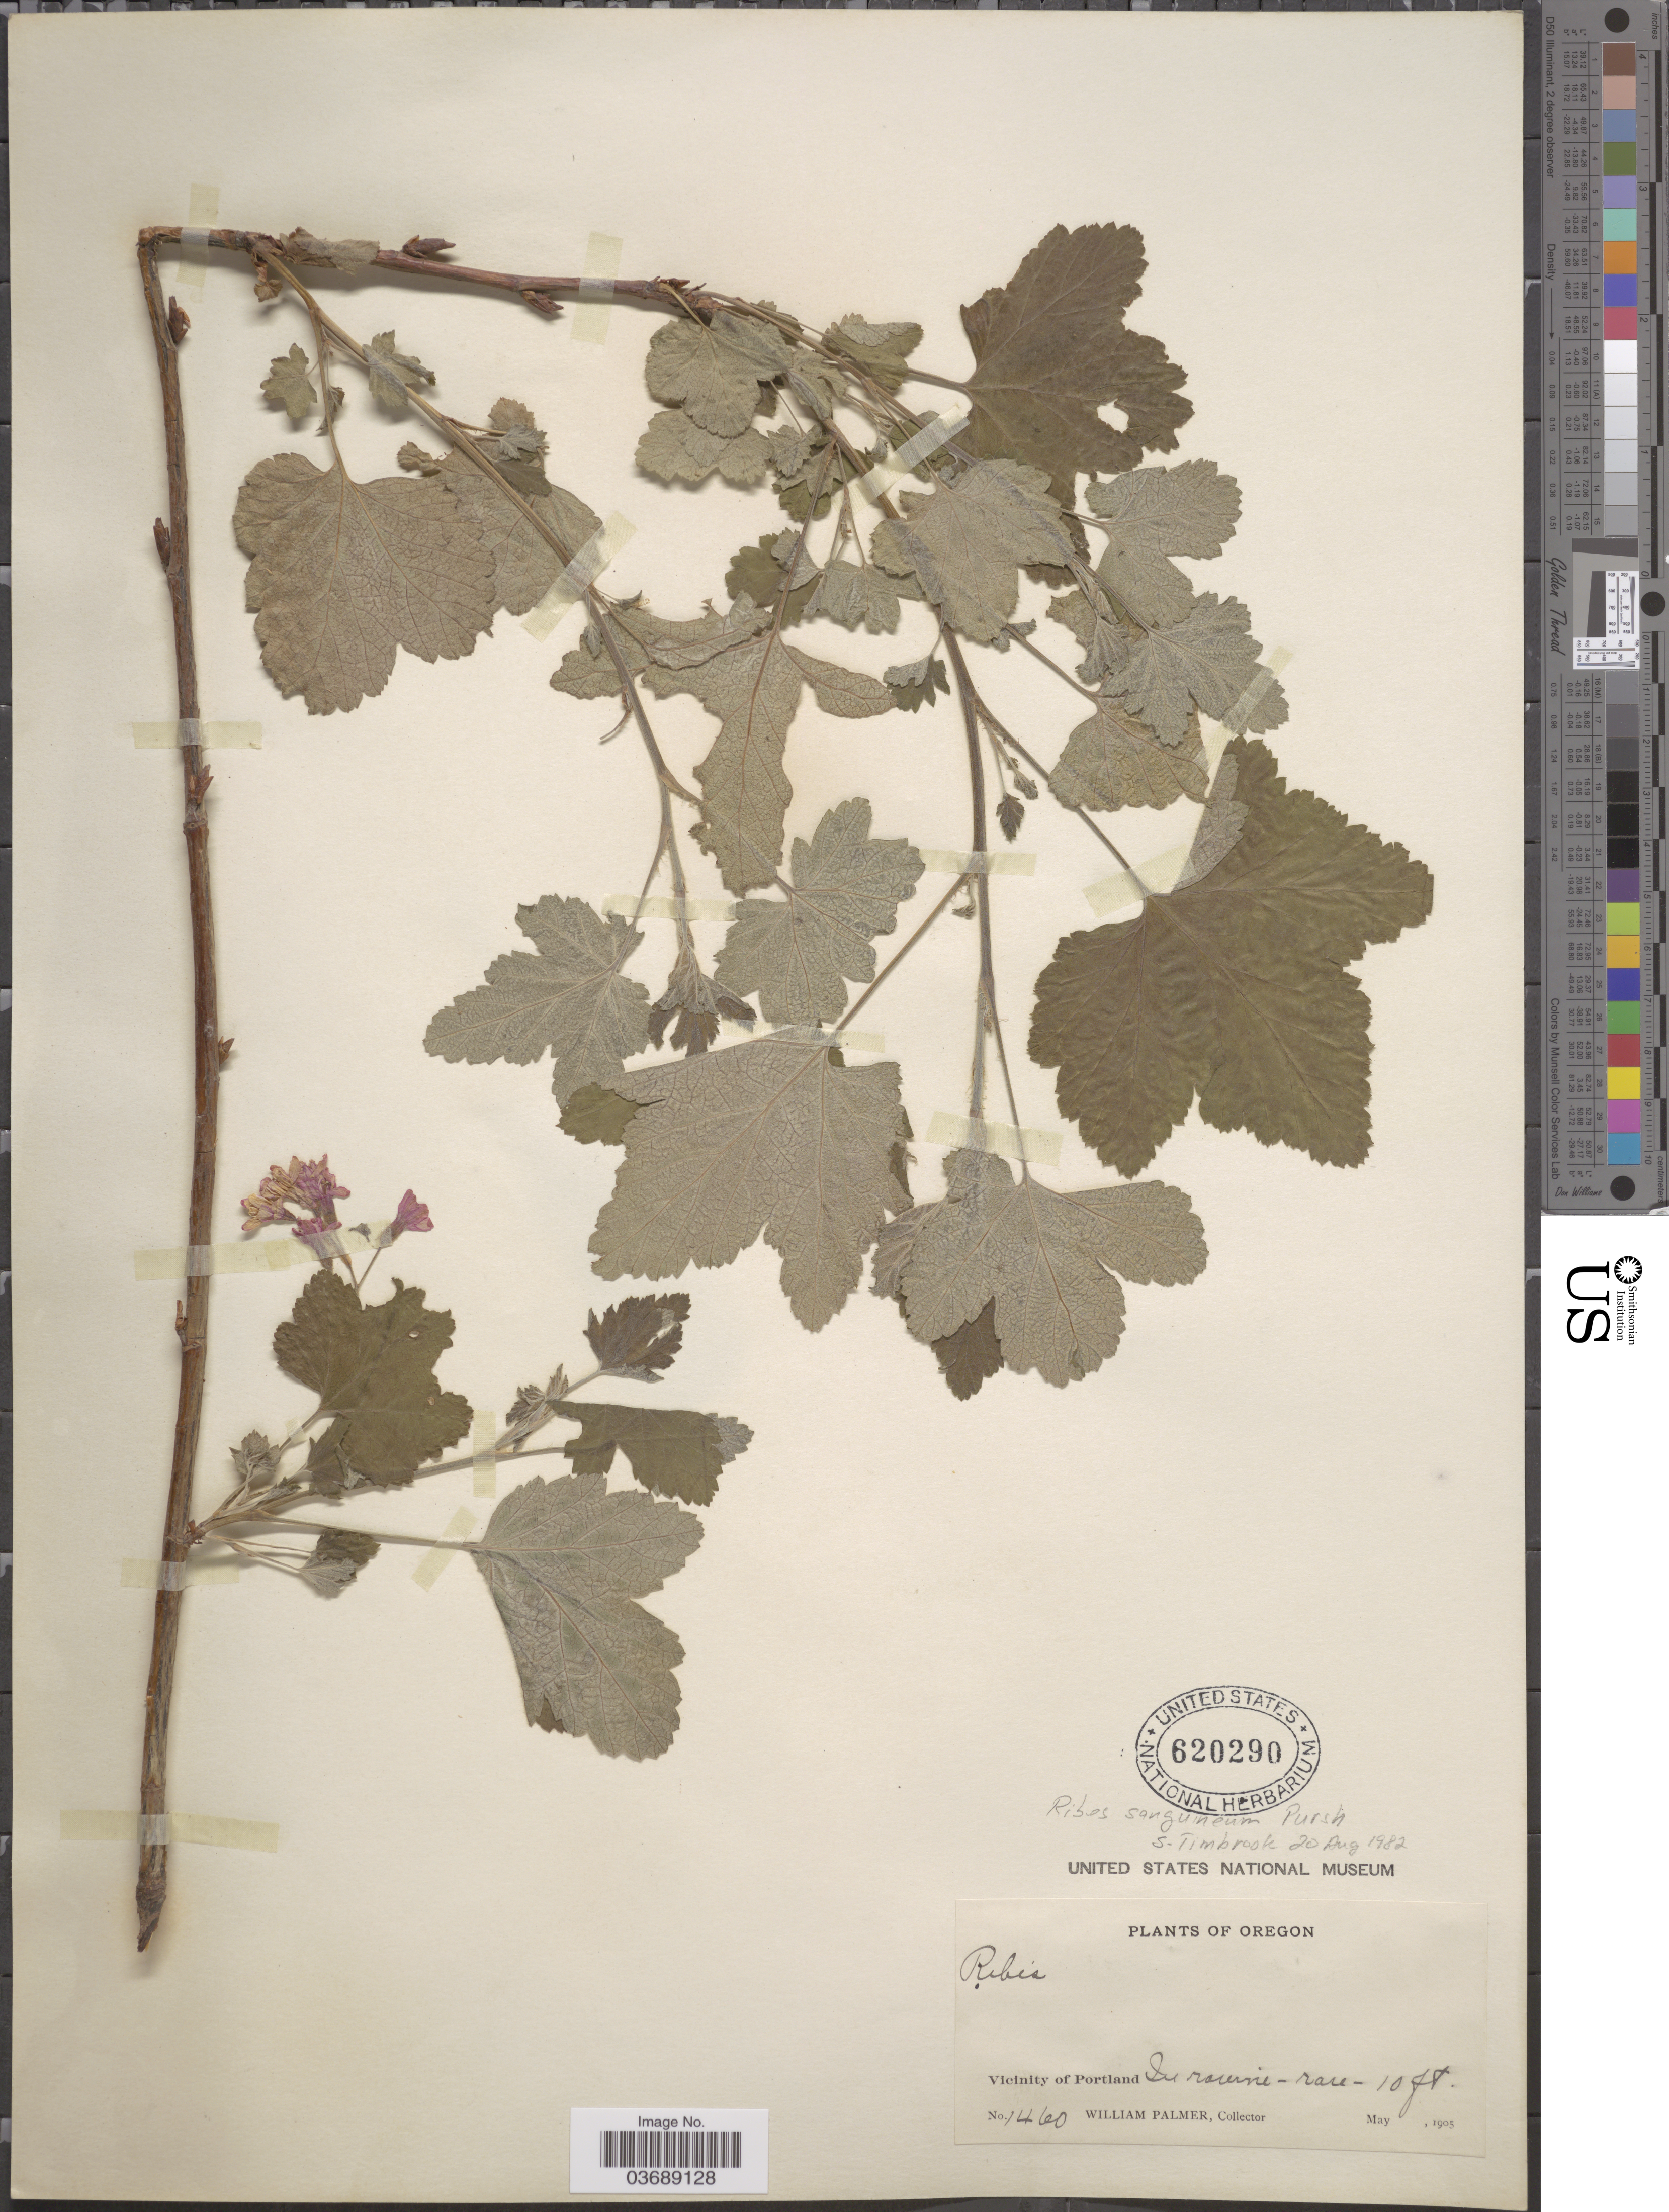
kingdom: Plantae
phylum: Tracheophyta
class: Magnoliopsida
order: Saxifragales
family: Grossulariaceae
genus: Ribes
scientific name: Ribes sanguineum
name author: Pursh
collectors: W. Palmer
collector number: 1460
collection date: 1905-05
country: United States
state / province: Oregon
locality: Vicinity of Portland.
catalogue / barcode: US 620290